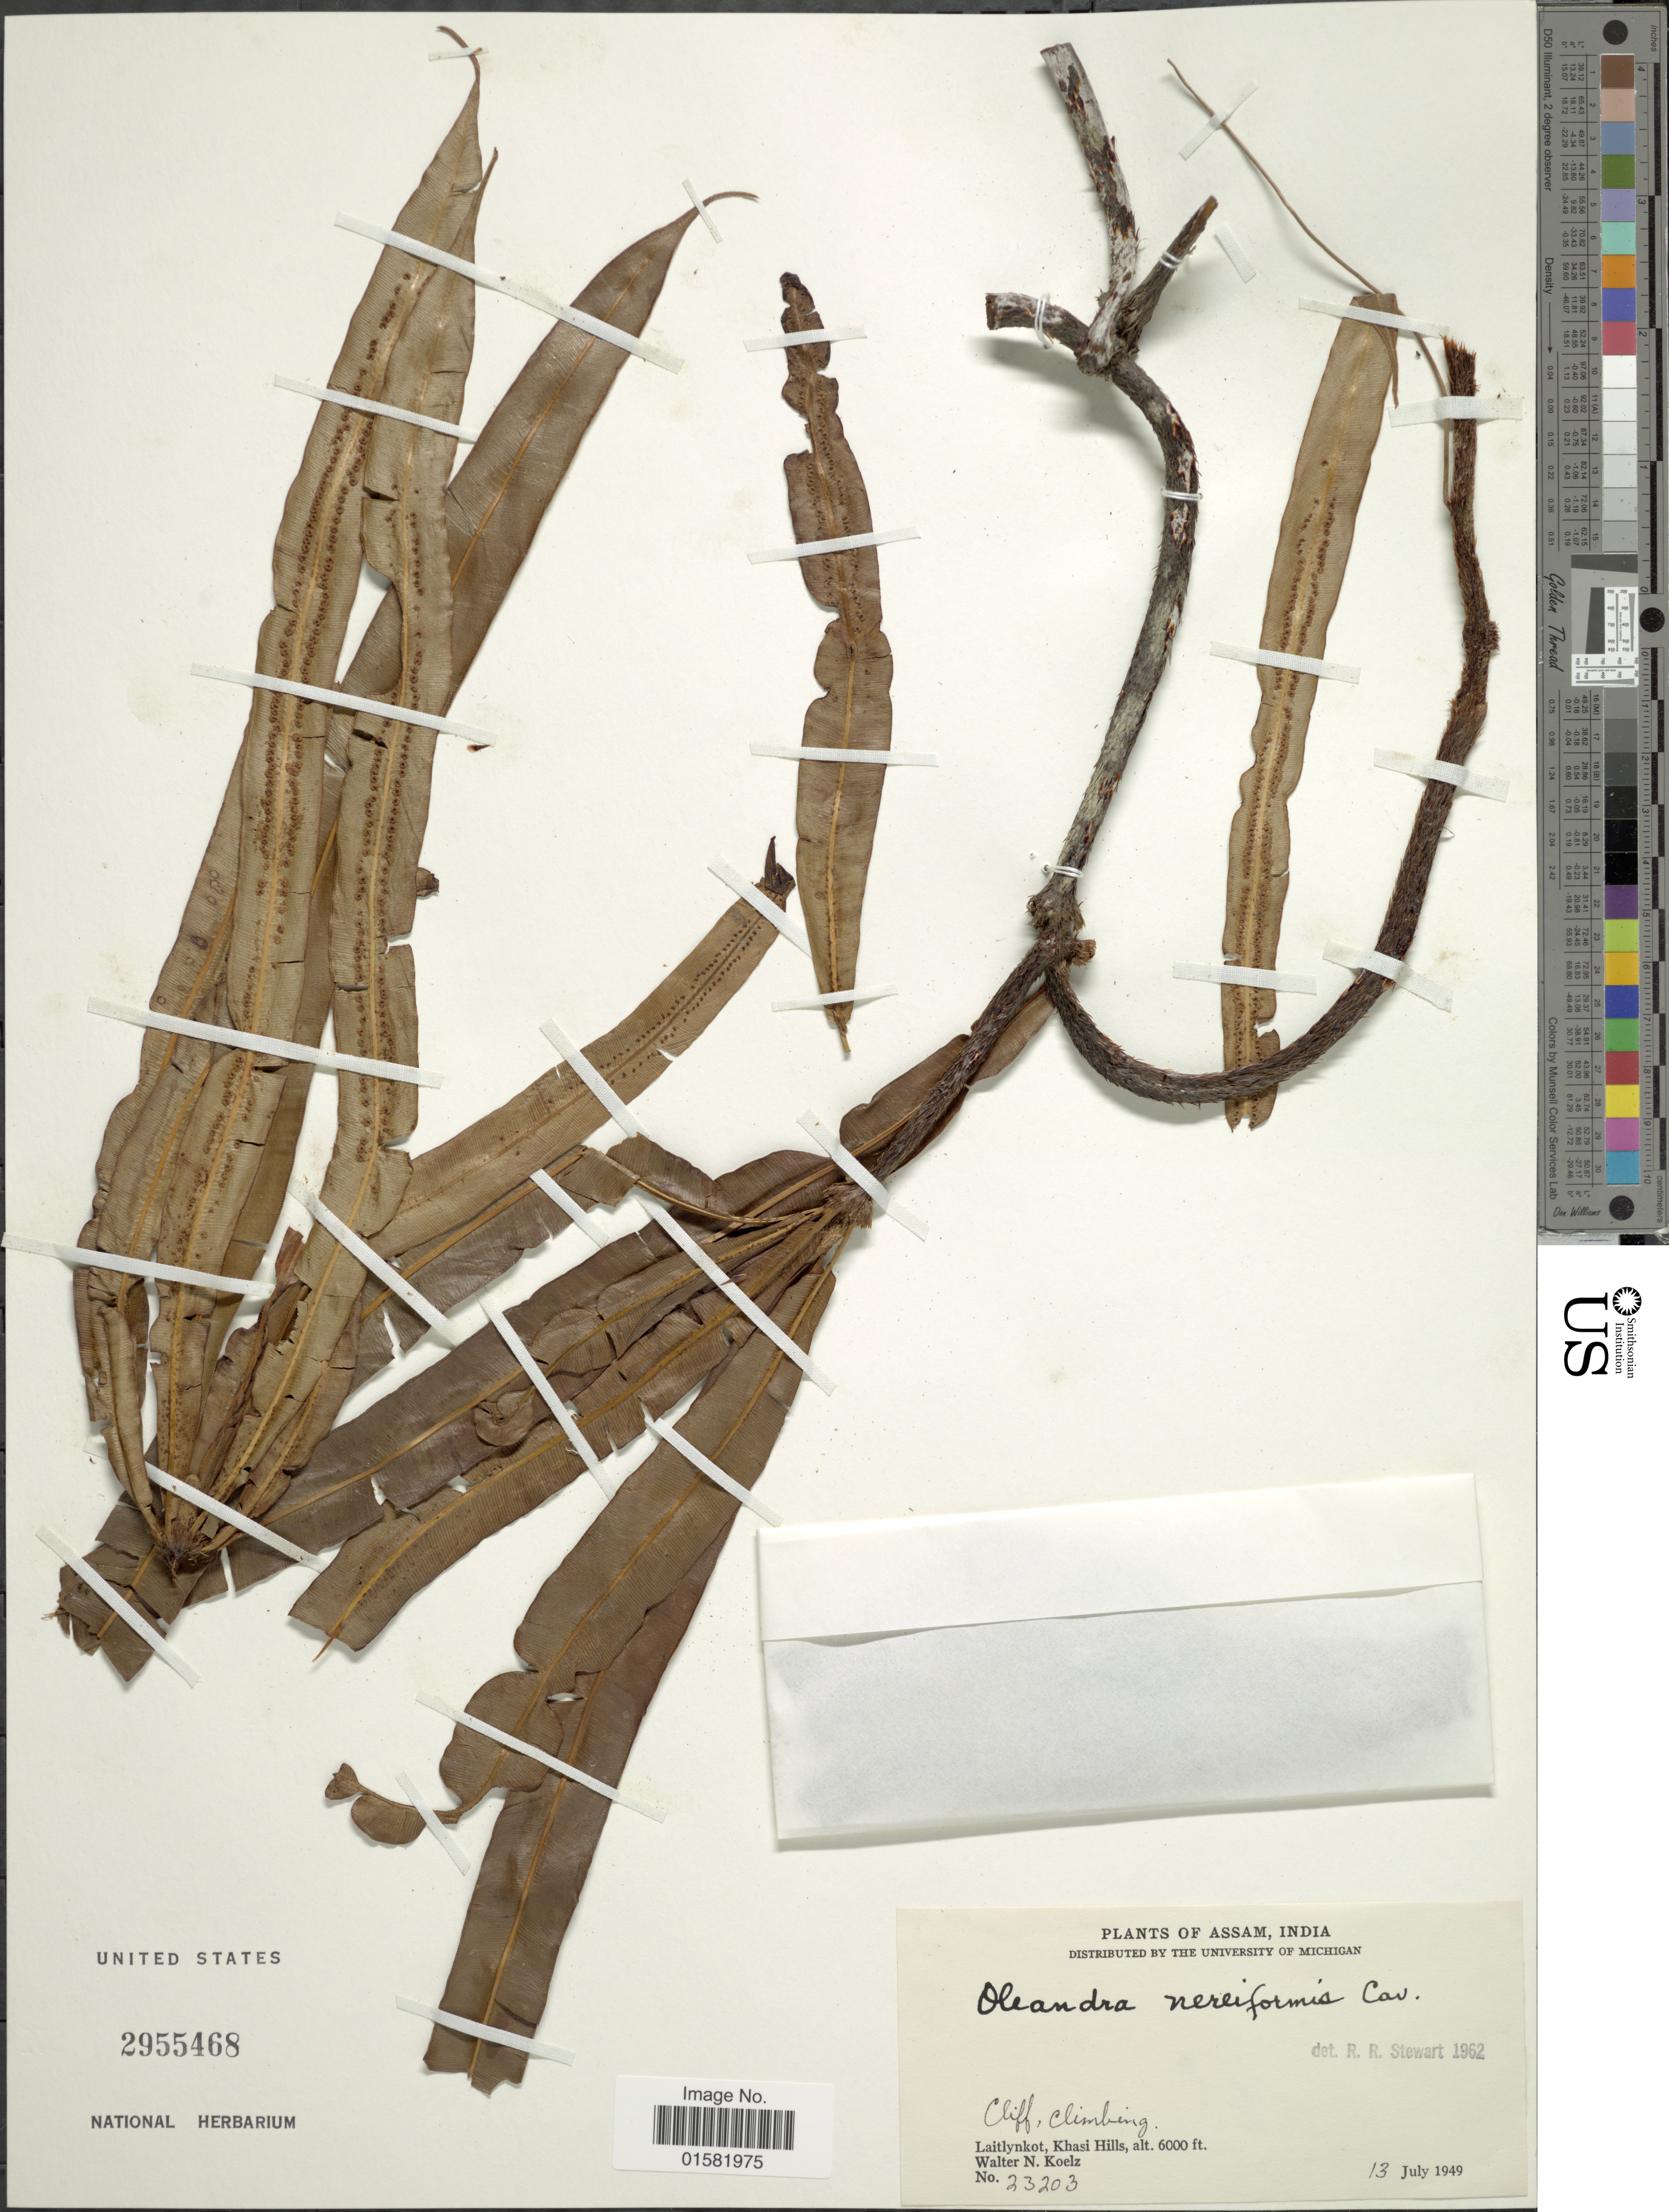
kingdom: Plantae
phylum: Tracheophyta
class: Polypodiopsida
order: Polypodiales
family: Oleandraceae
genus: Oleandra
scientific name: Oleandra neriiformis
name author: Cav.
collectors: W. N. Koelz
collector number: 23203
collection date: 1949-07-13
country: India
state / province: Meghalaya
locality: Assam, India, Laitlynkot, Khasi Hills.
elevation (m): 1829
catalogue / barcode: US 2955468